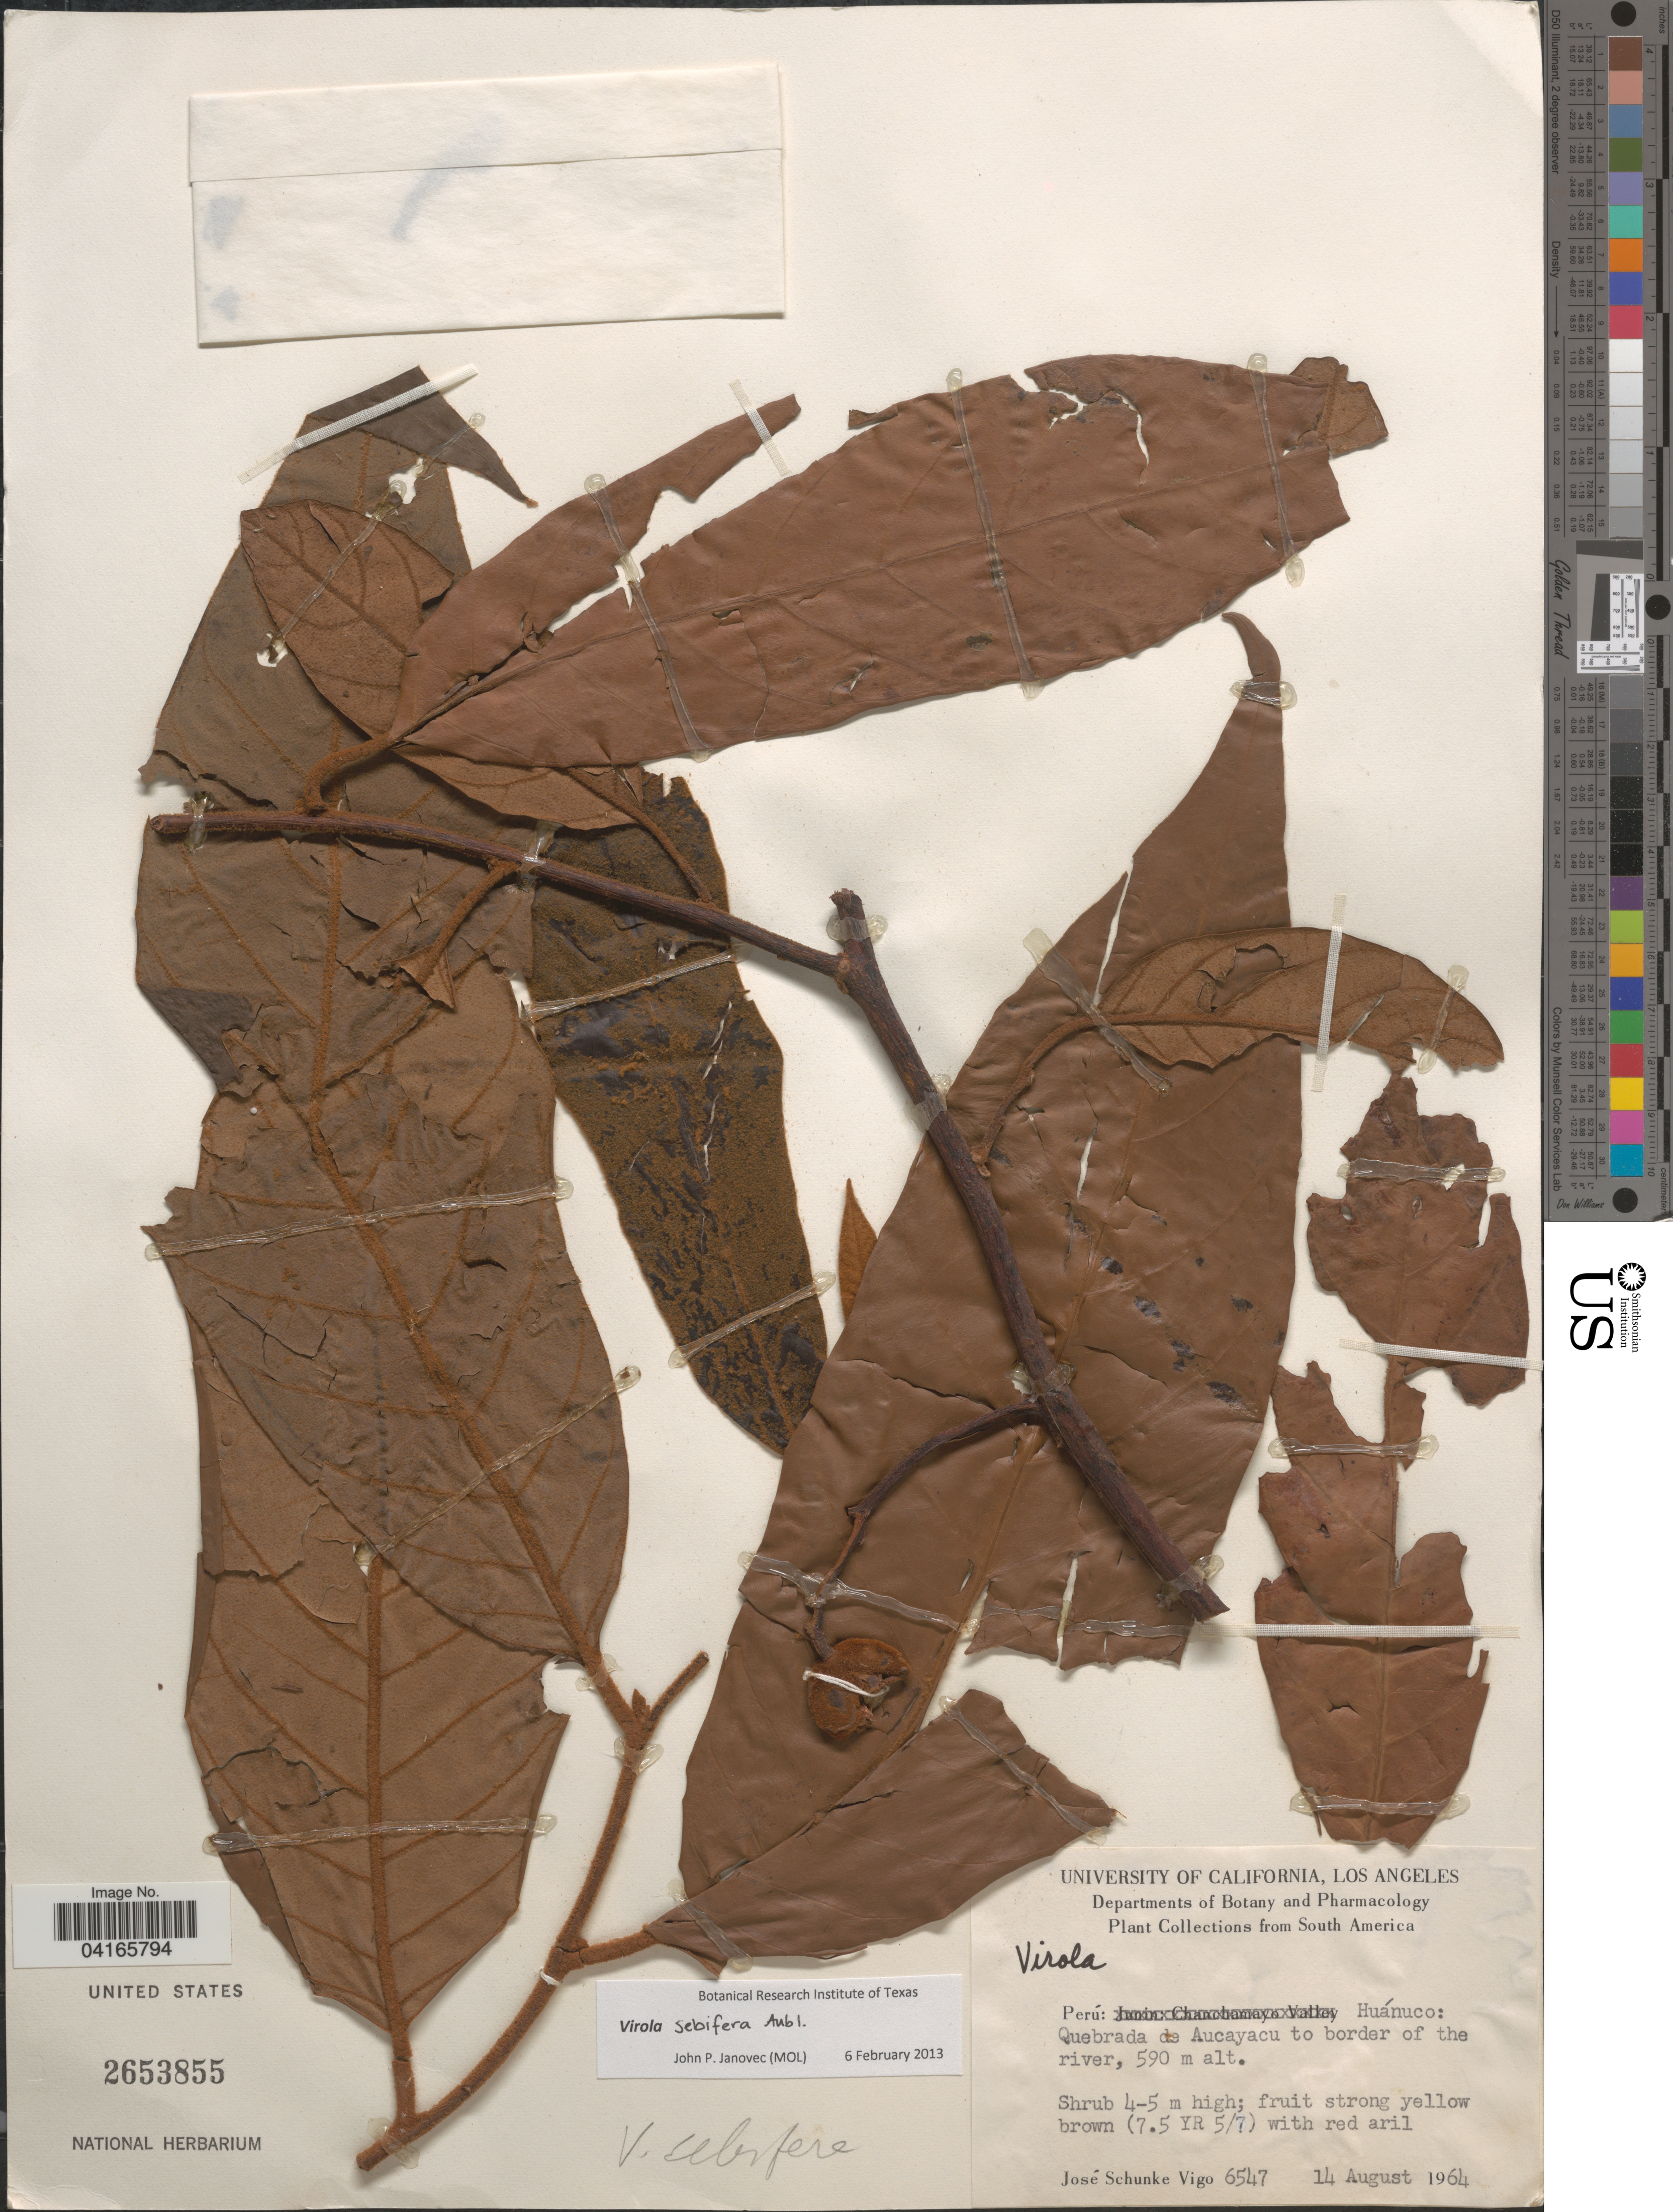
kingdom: Plantae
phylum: Tracheophyta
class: Magnoliopsida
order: Magnoliales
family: Myristicaceae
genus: Virola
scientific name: Virola sebifera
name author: Aubl.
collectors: J. Schunke Vigo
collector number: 6547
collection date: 1964-08-14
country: Peru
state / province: Huánuco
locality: Quebrada de Aucayacu to border of the river.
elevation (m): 590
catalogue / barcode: US 2653855